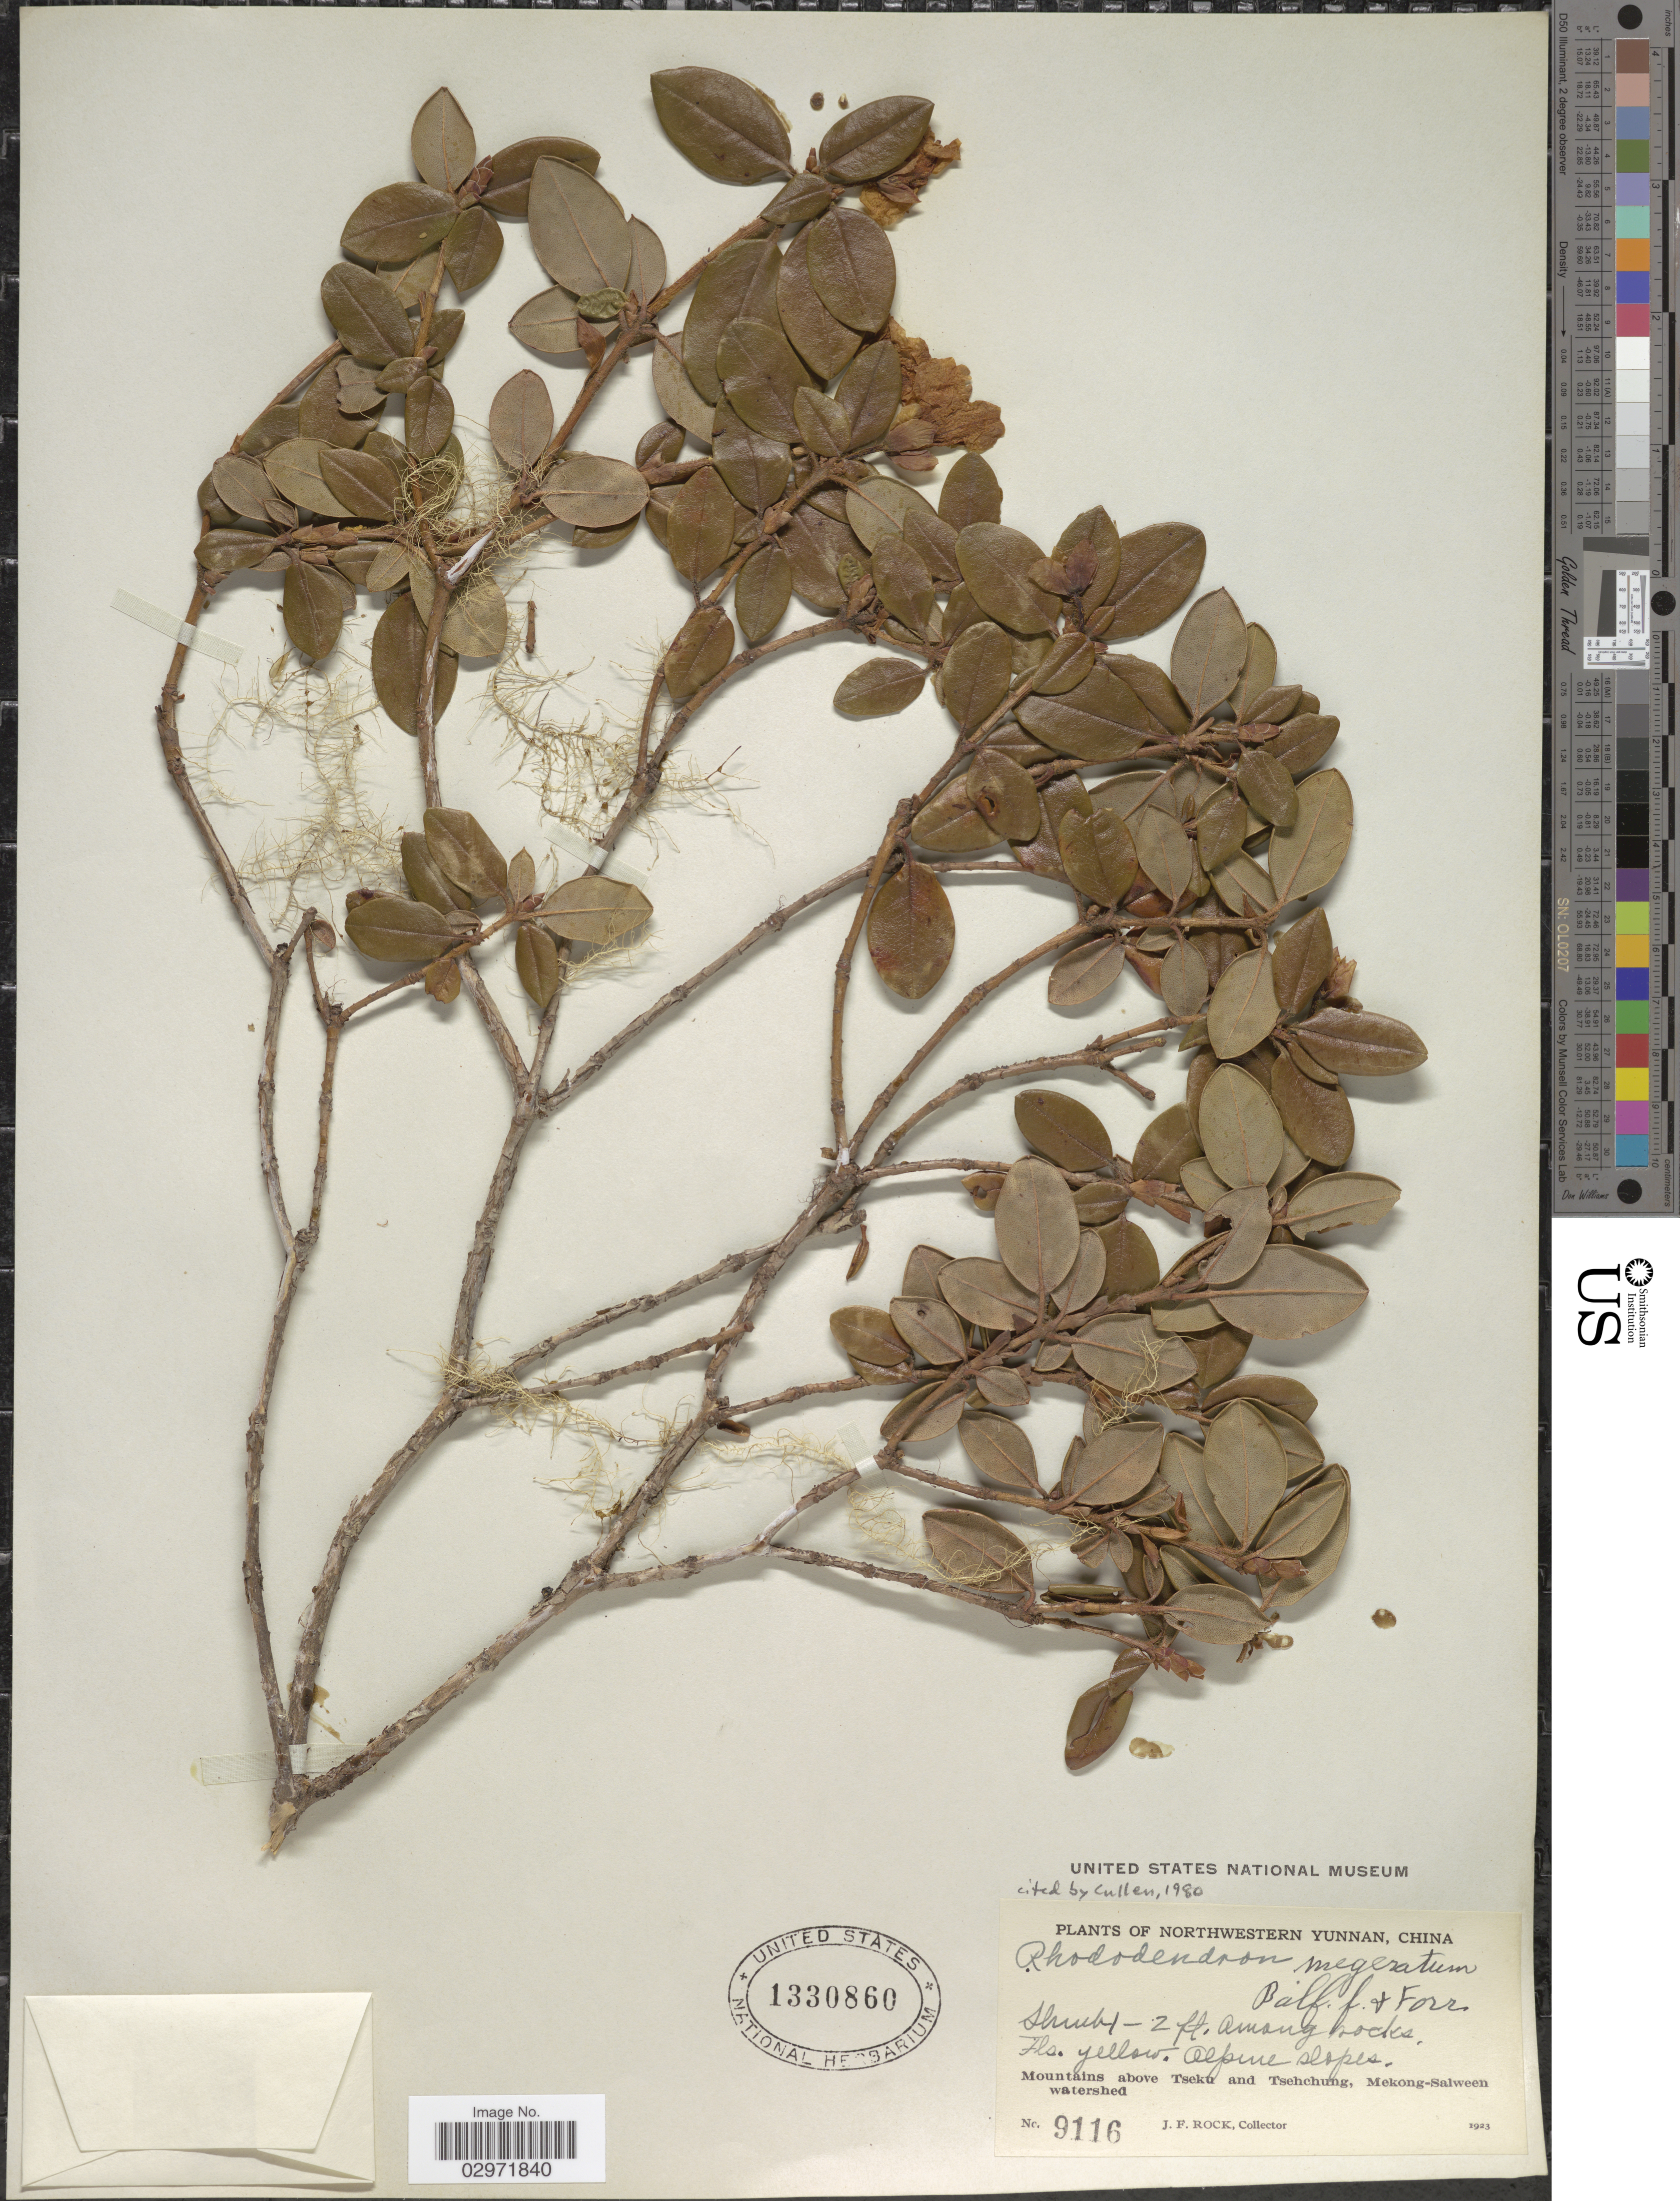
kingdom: Plantae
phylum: Tracheophyta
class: Magnoliopsida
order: Ericales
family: Ericaceae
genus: Rhododendron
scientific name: Rhododendron megeratum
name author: Balf. f. & Forrest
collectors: J. Rock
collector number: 9116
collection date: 1923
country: China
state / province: Yunnan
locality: Northwestern Yunnan, Mountains above Tseku and Tsehchung, Mekong-Salween watershed.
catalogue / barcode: US 1330860